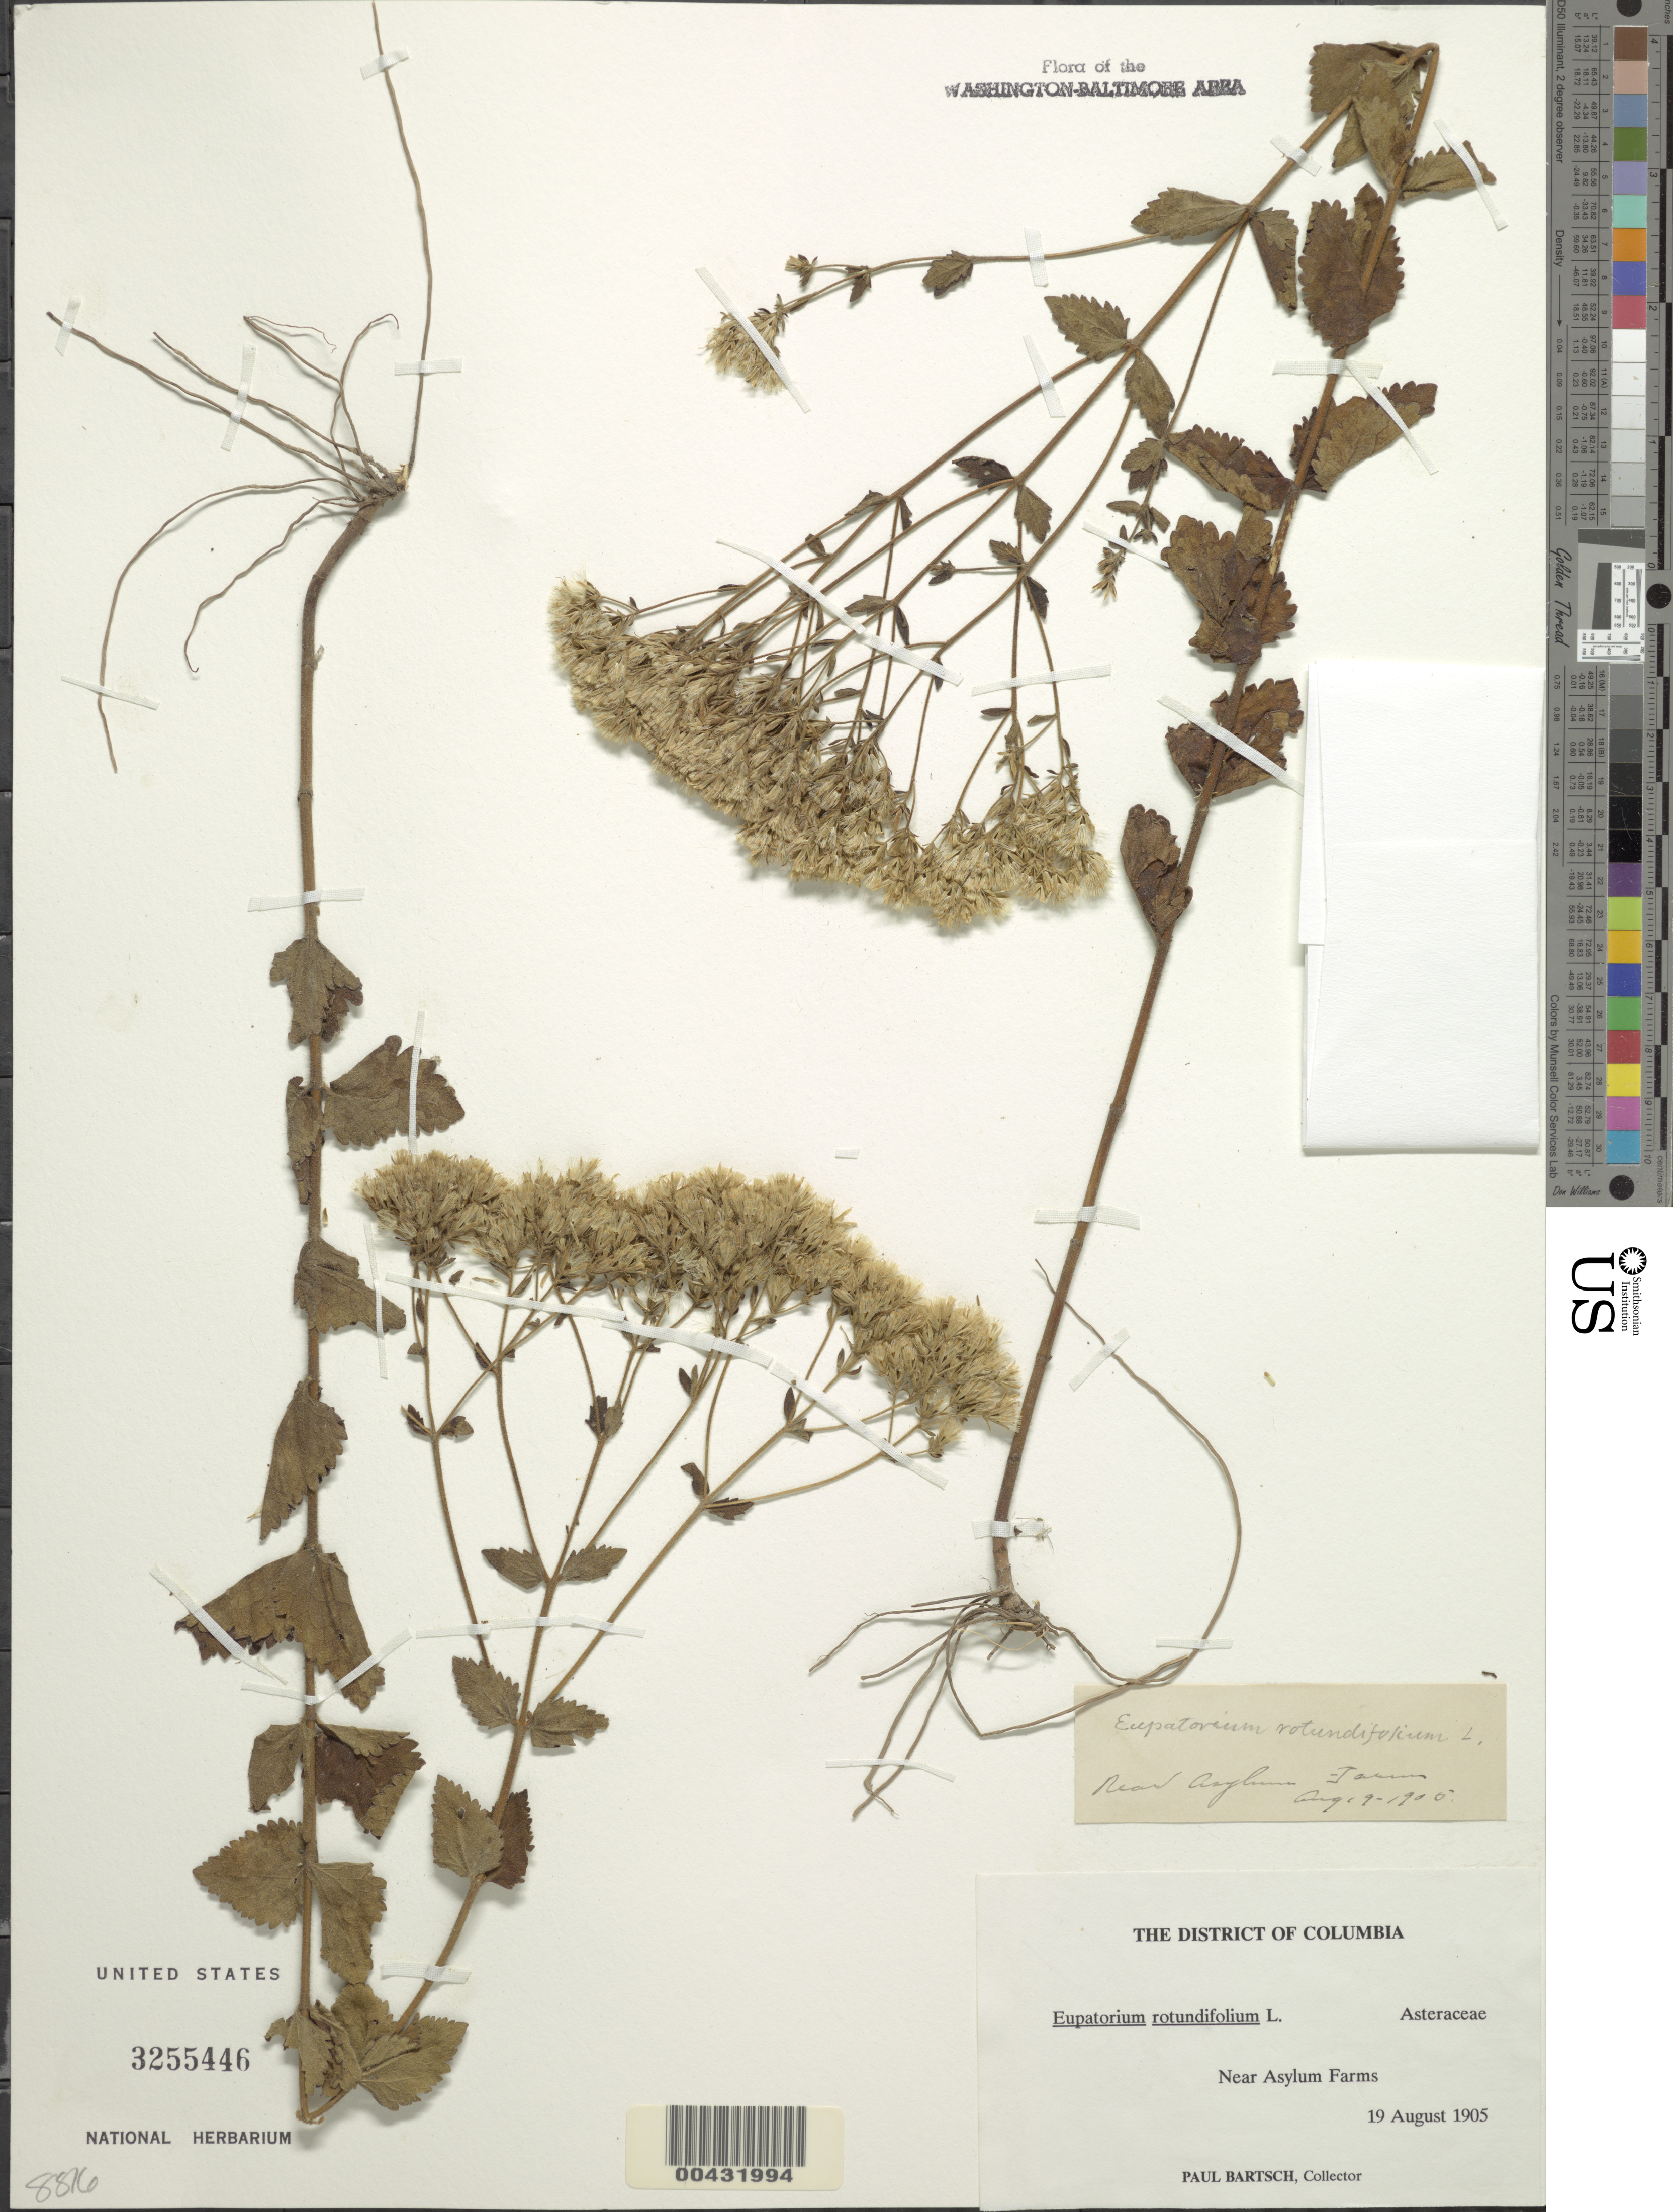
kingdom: Plantae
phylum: Tracheophyta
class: Magnoliopsida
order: Asterales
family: Asteraceae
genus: Eupatorium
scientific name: Eupatorium rotundifolium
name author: L.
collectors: P. Bartsch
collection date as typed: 19 Aug 1905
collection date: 1905-08-19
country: United States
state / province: District of Columbia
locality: Near Asylum Farm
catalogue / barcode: US 3255446